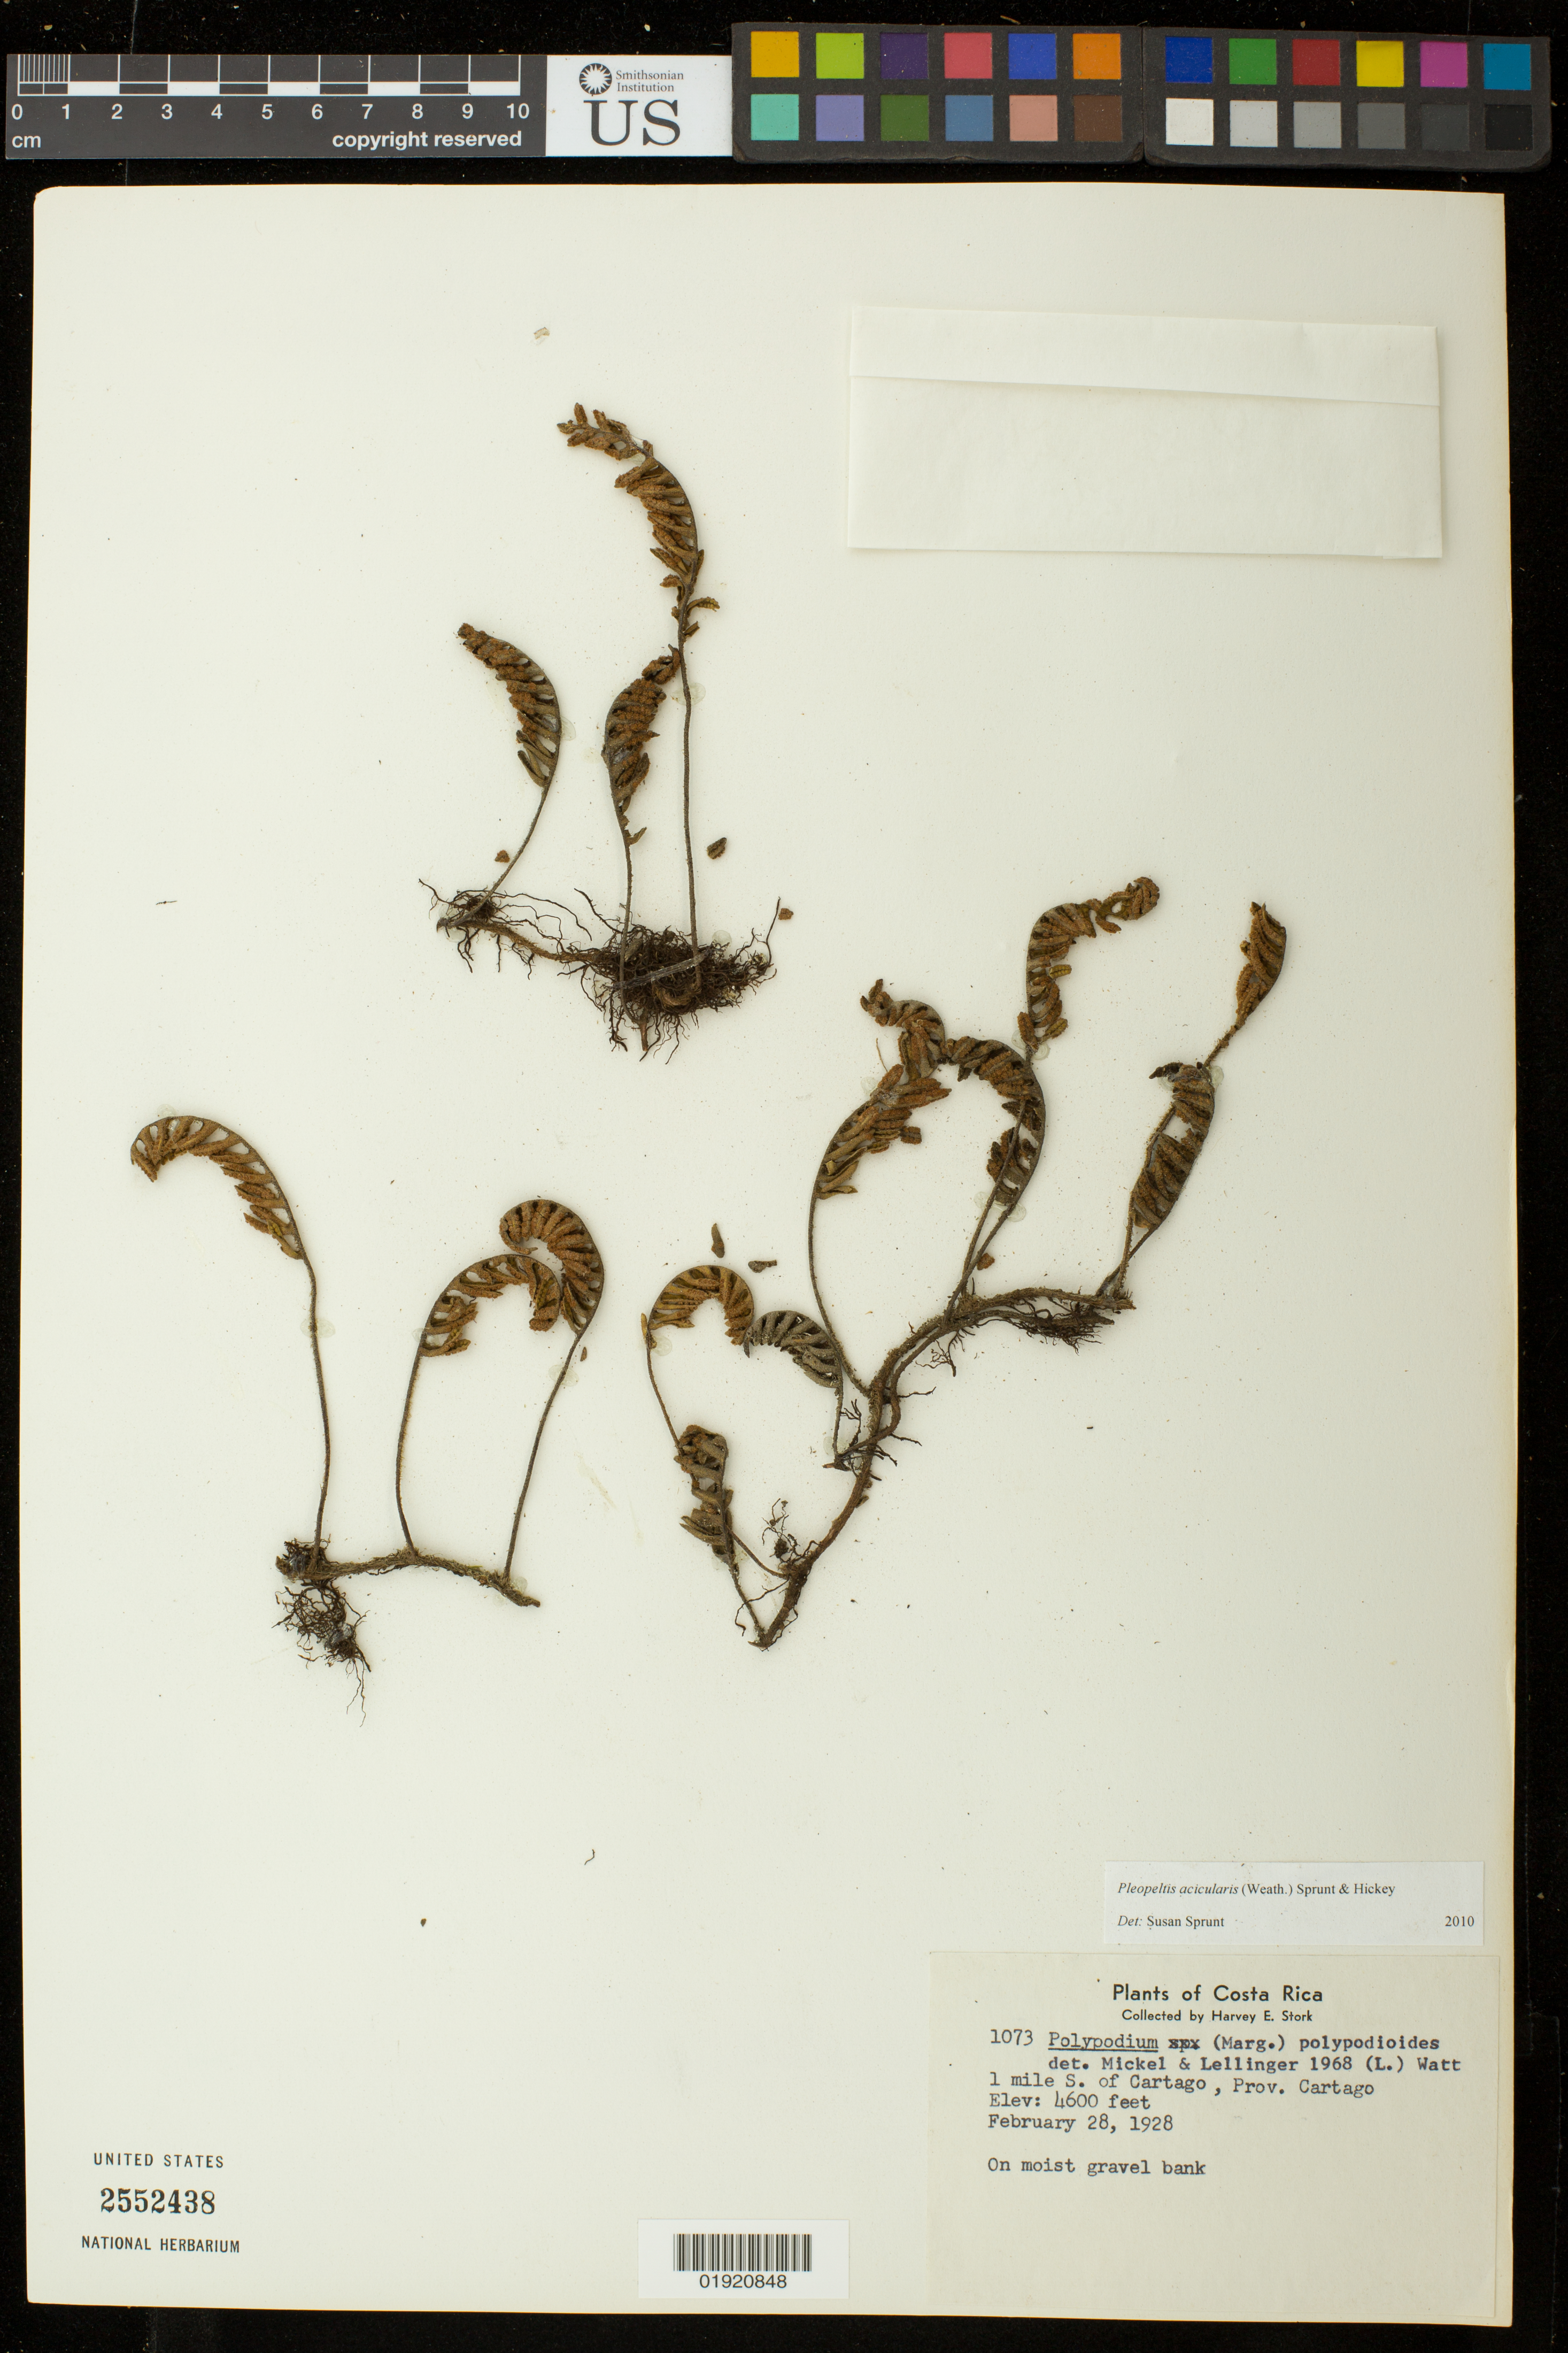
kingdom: Plantae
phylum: Tracheophyta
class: Polypodiopsida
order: Polypodiales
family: Polypodiaceae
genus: Pleopeltis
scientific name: Pleopeltis acicularis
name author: (Weath.) A.R. Sm. & Krömer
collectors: H. E. Stork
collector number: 1073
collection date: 1928-02-28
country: Costa Rica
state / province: Cartago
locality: Costa Rica. 1 mile S. of Cartago, Prov. Cartago.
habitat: On moist gravel bank.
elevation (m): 1402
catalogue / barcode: US 2552438